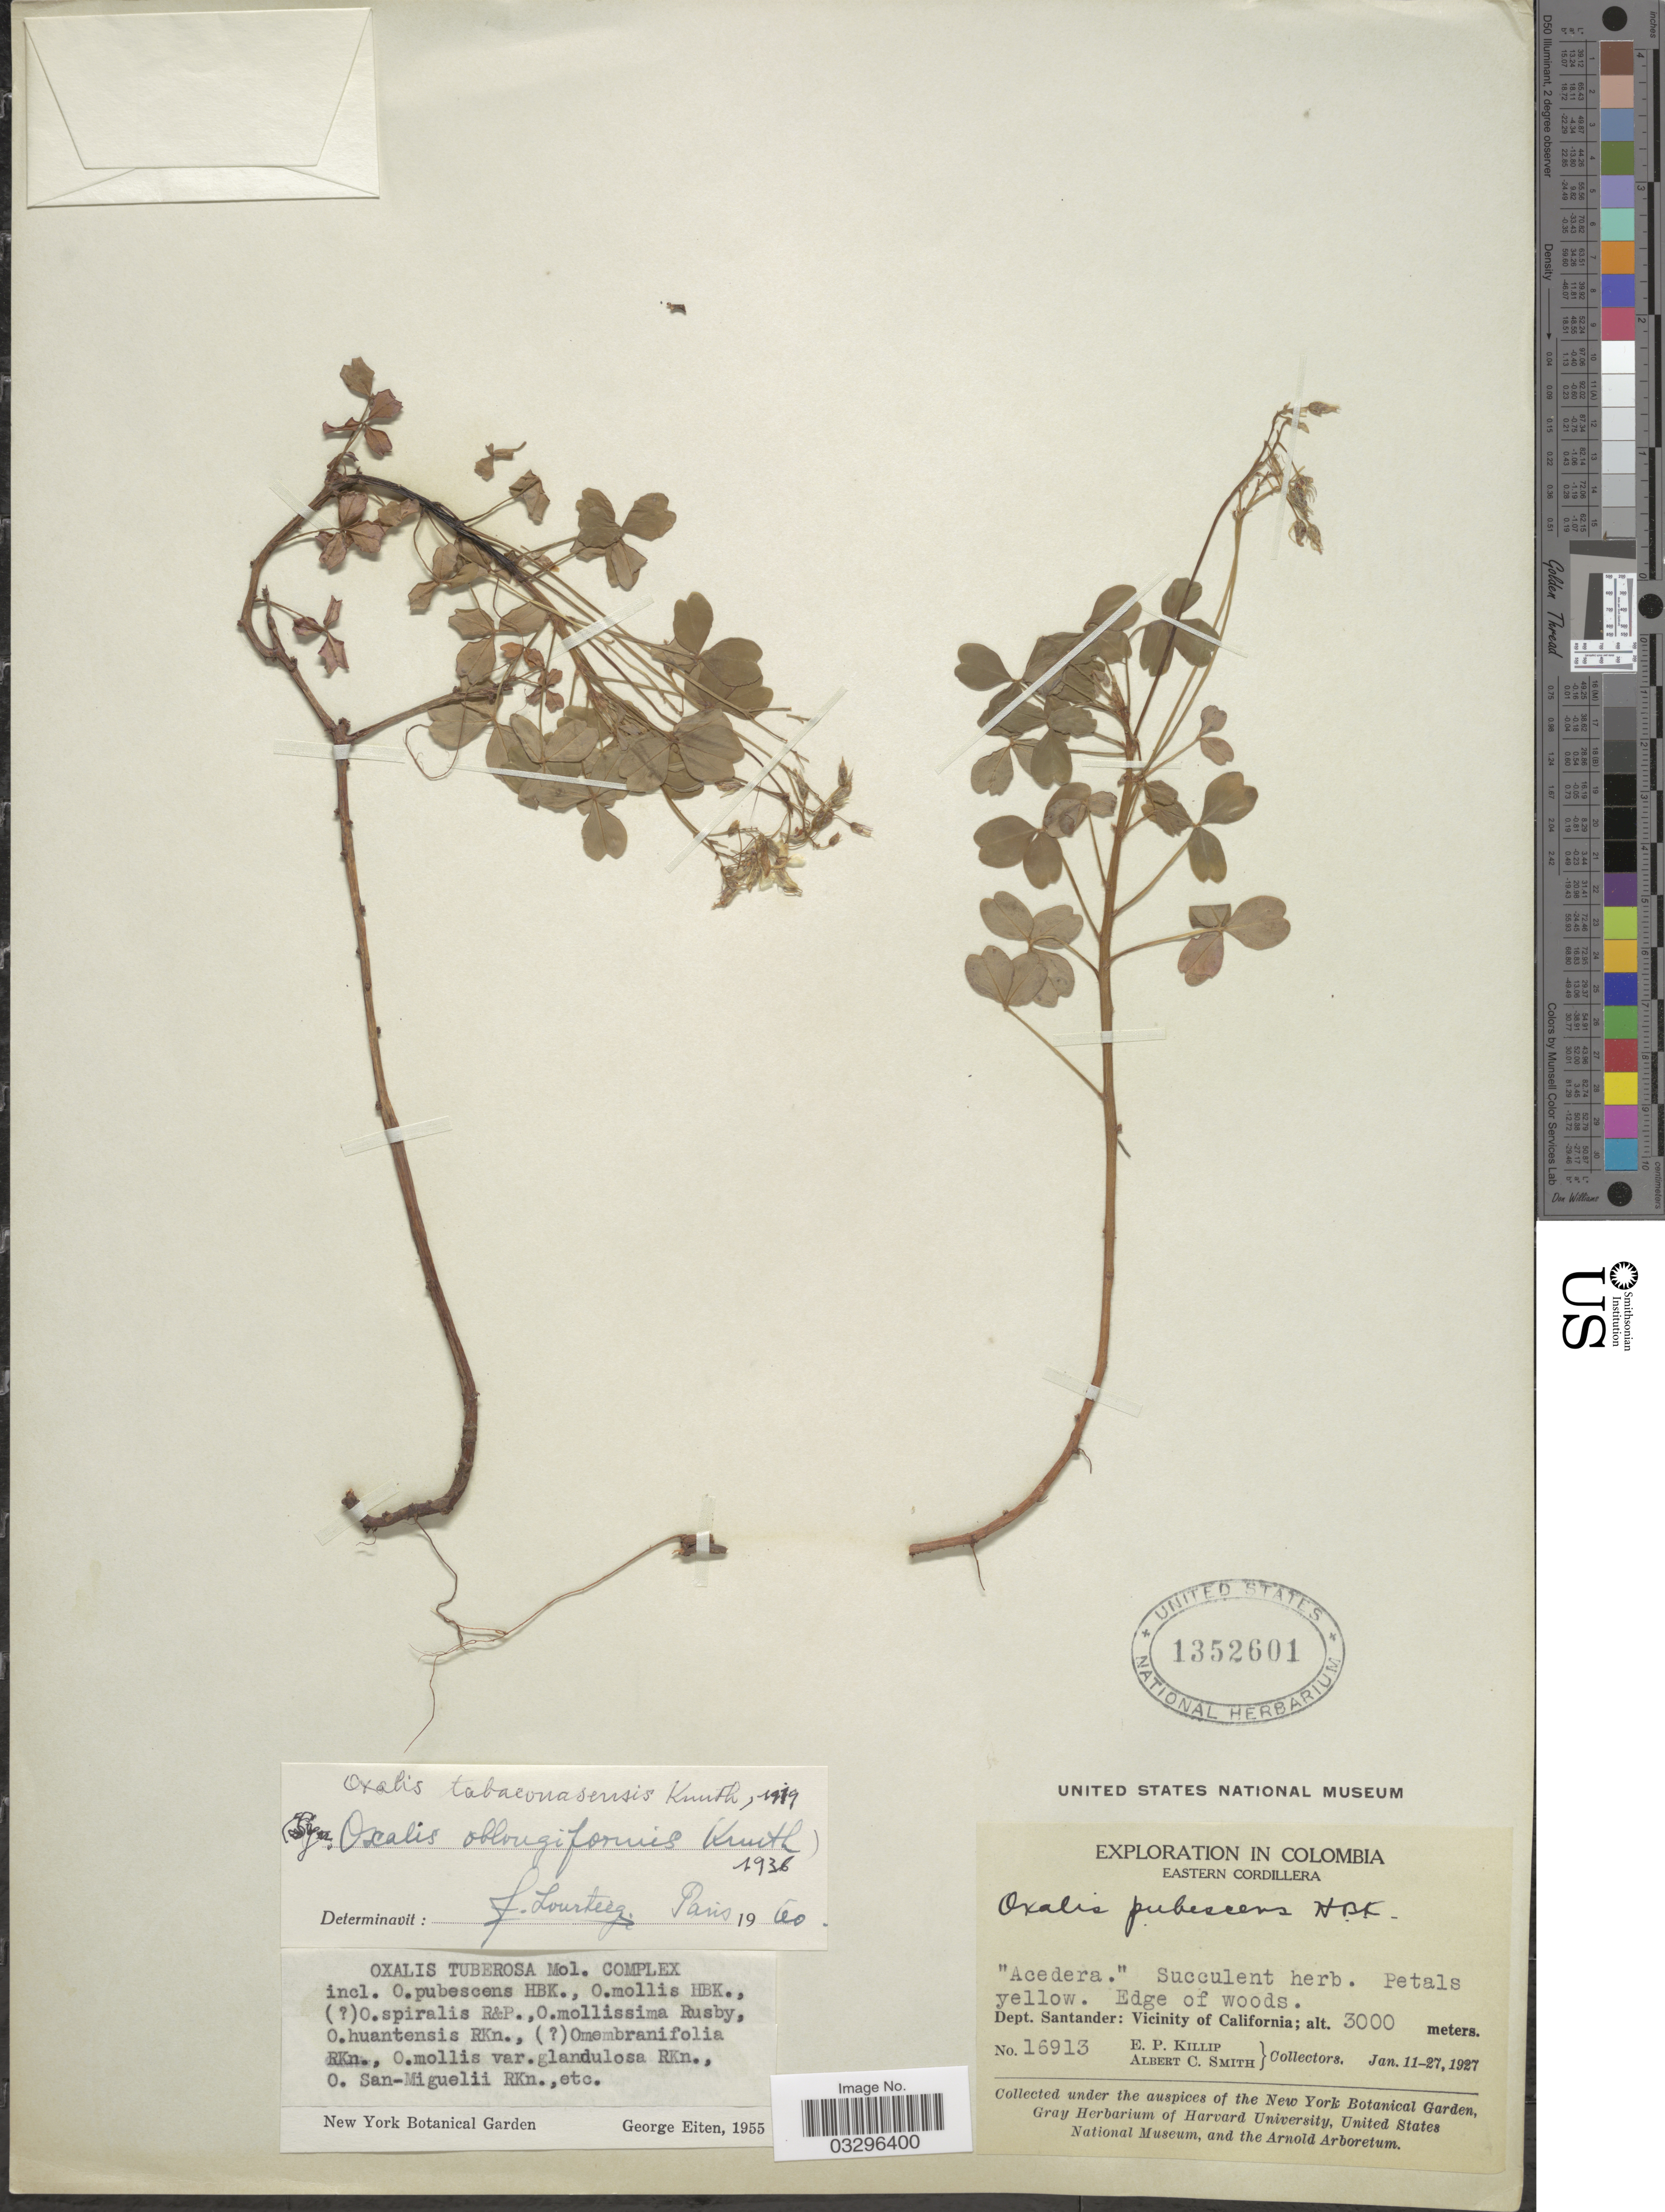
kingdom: Plantae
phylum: Tracheophyta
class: Magnoliopsida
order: Oxalidales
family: Oxalidaceae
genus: Oxalis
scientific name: Oxalis tabaconasensis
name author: R. Knuth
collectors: E. P. Killip & A. C. Smith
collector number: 16913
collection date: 1927-01-11/1927-01-27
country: Colombia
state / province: Santander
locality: Eastern Cordillera. Dept. Santander: Vicinity of California.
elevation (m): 3000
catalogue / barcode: US 1352601